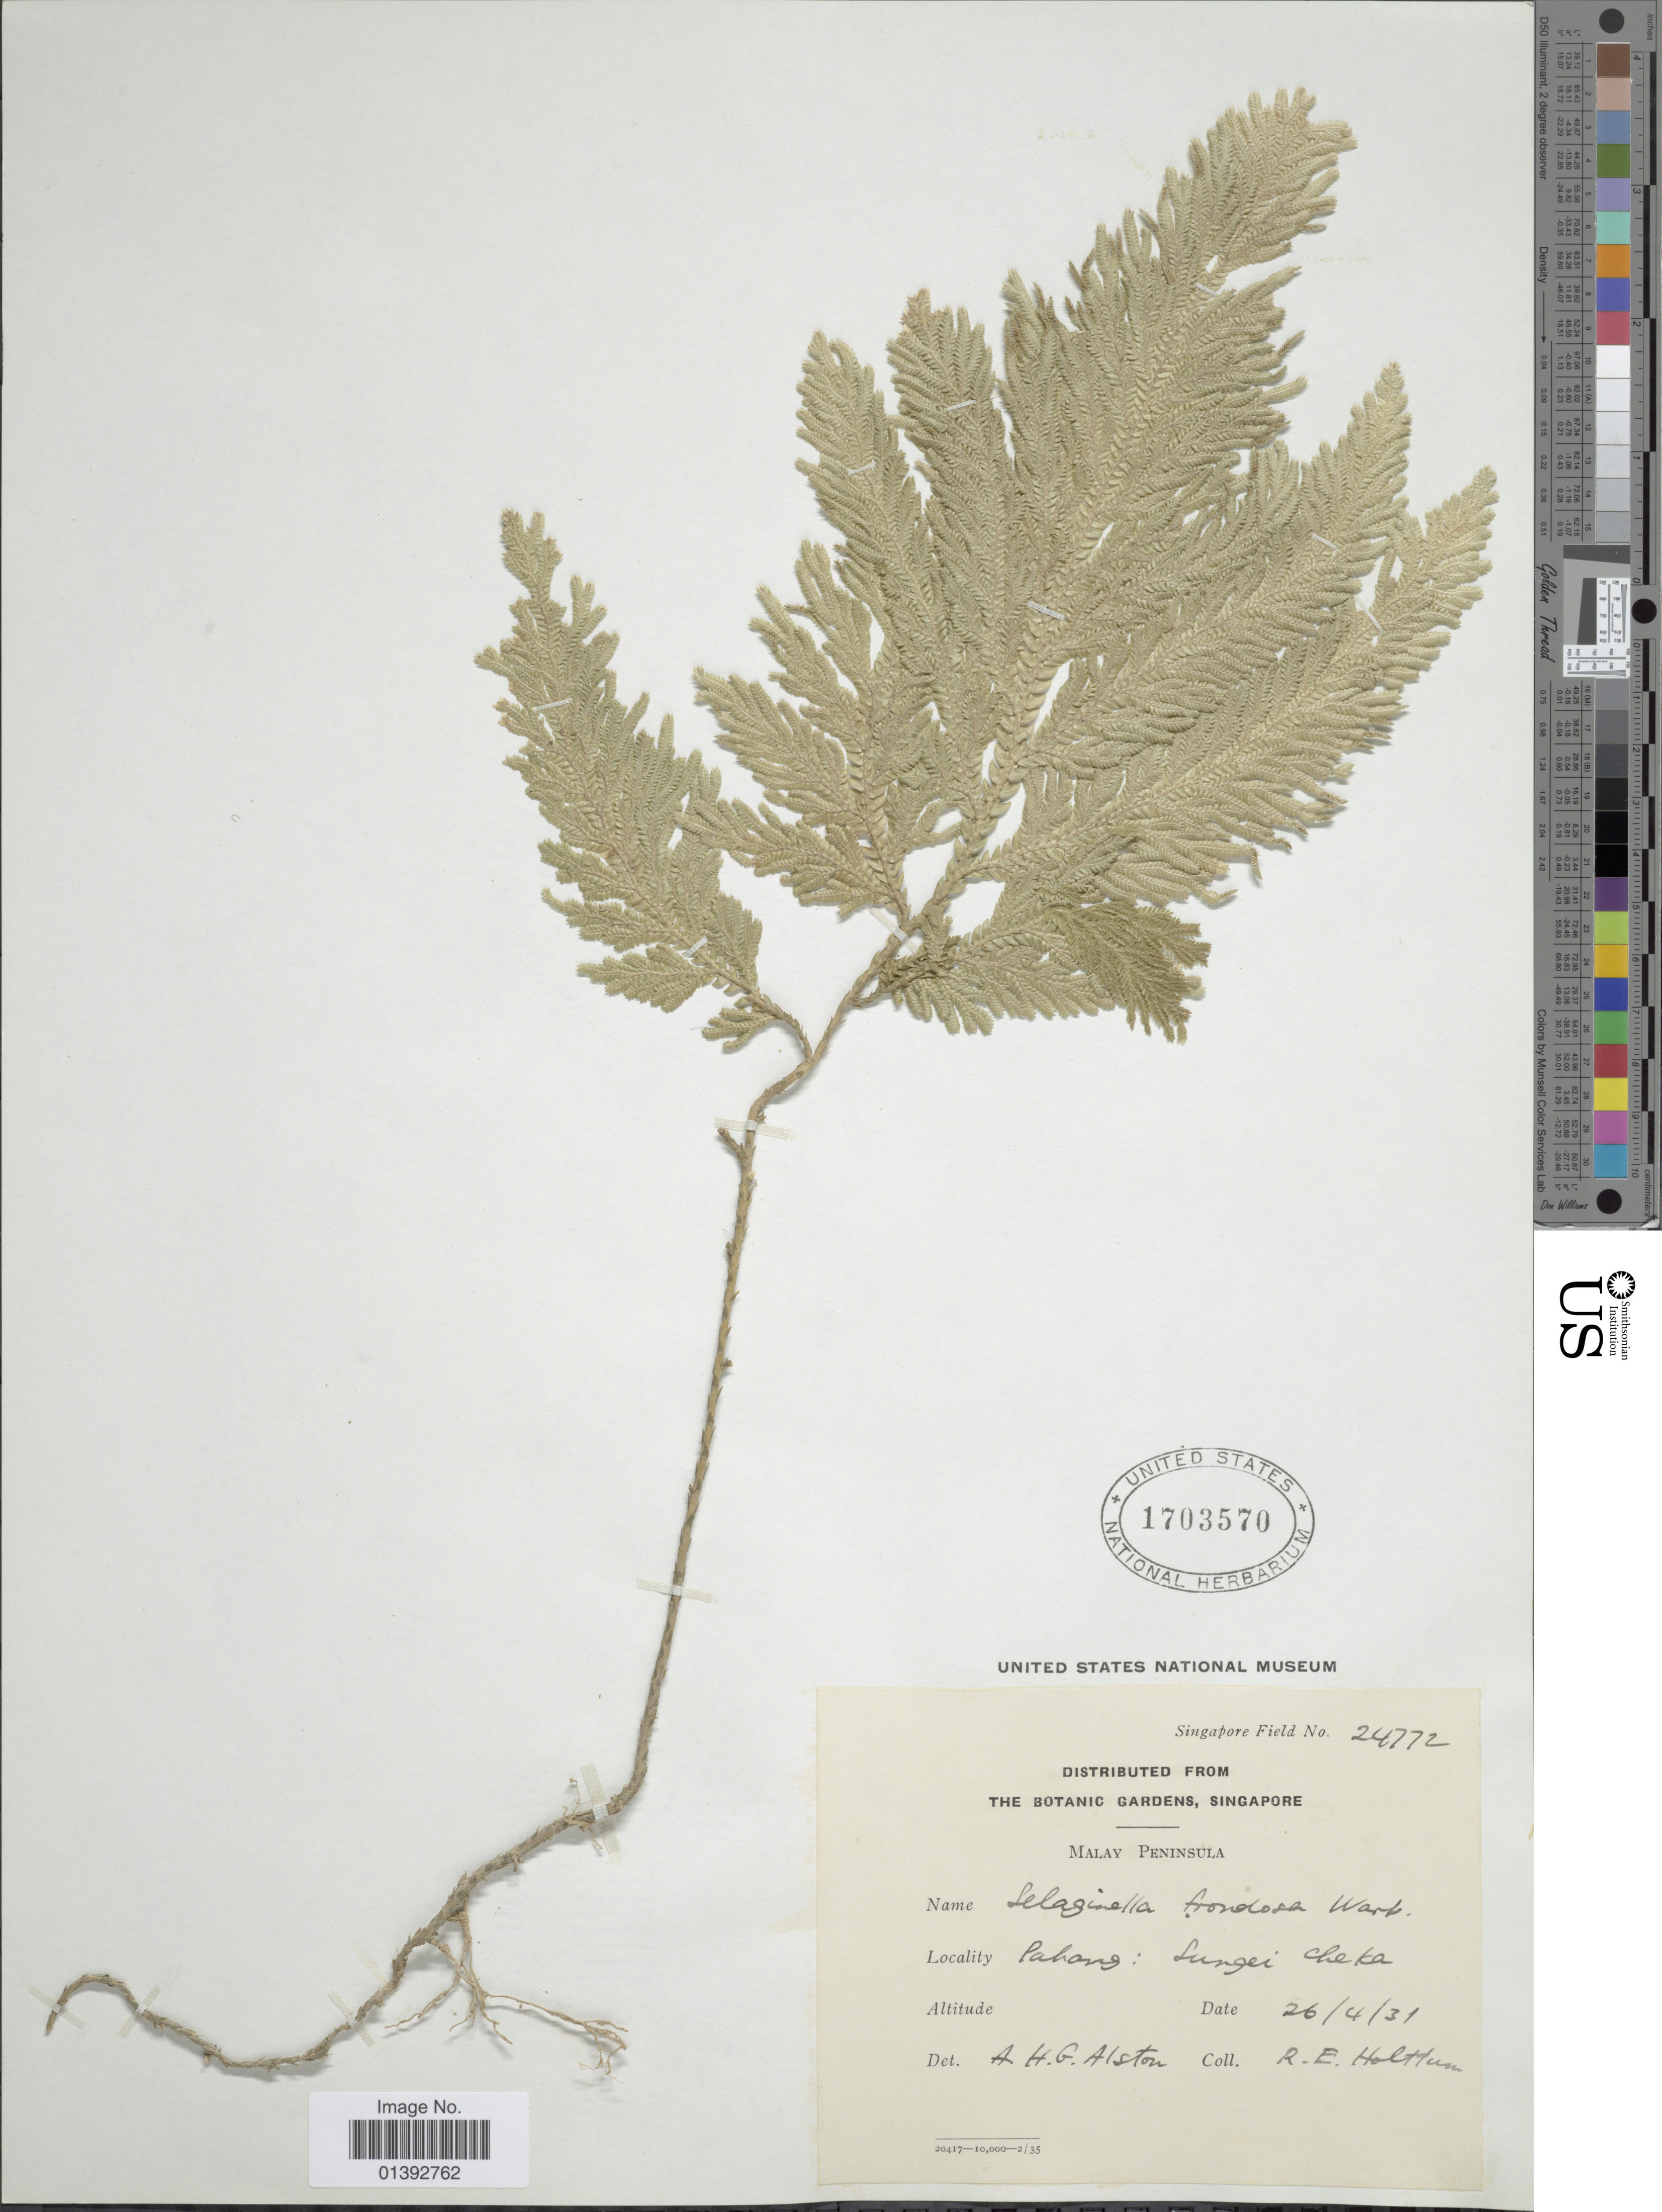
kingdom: Plantae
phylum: Tracheophyta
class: Lycopodiopsida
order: Selaginellales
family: Selaginellaceae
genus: Selaginella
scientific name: Selaginella frondosa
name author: Warb.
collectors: R. E. Holttum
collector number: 24772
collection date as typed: Transcribed d/m/y: 26/4/31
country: Malaysia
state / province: Pahang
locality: Malay peninsula, Sungei Cheka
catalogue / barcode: US 1703570